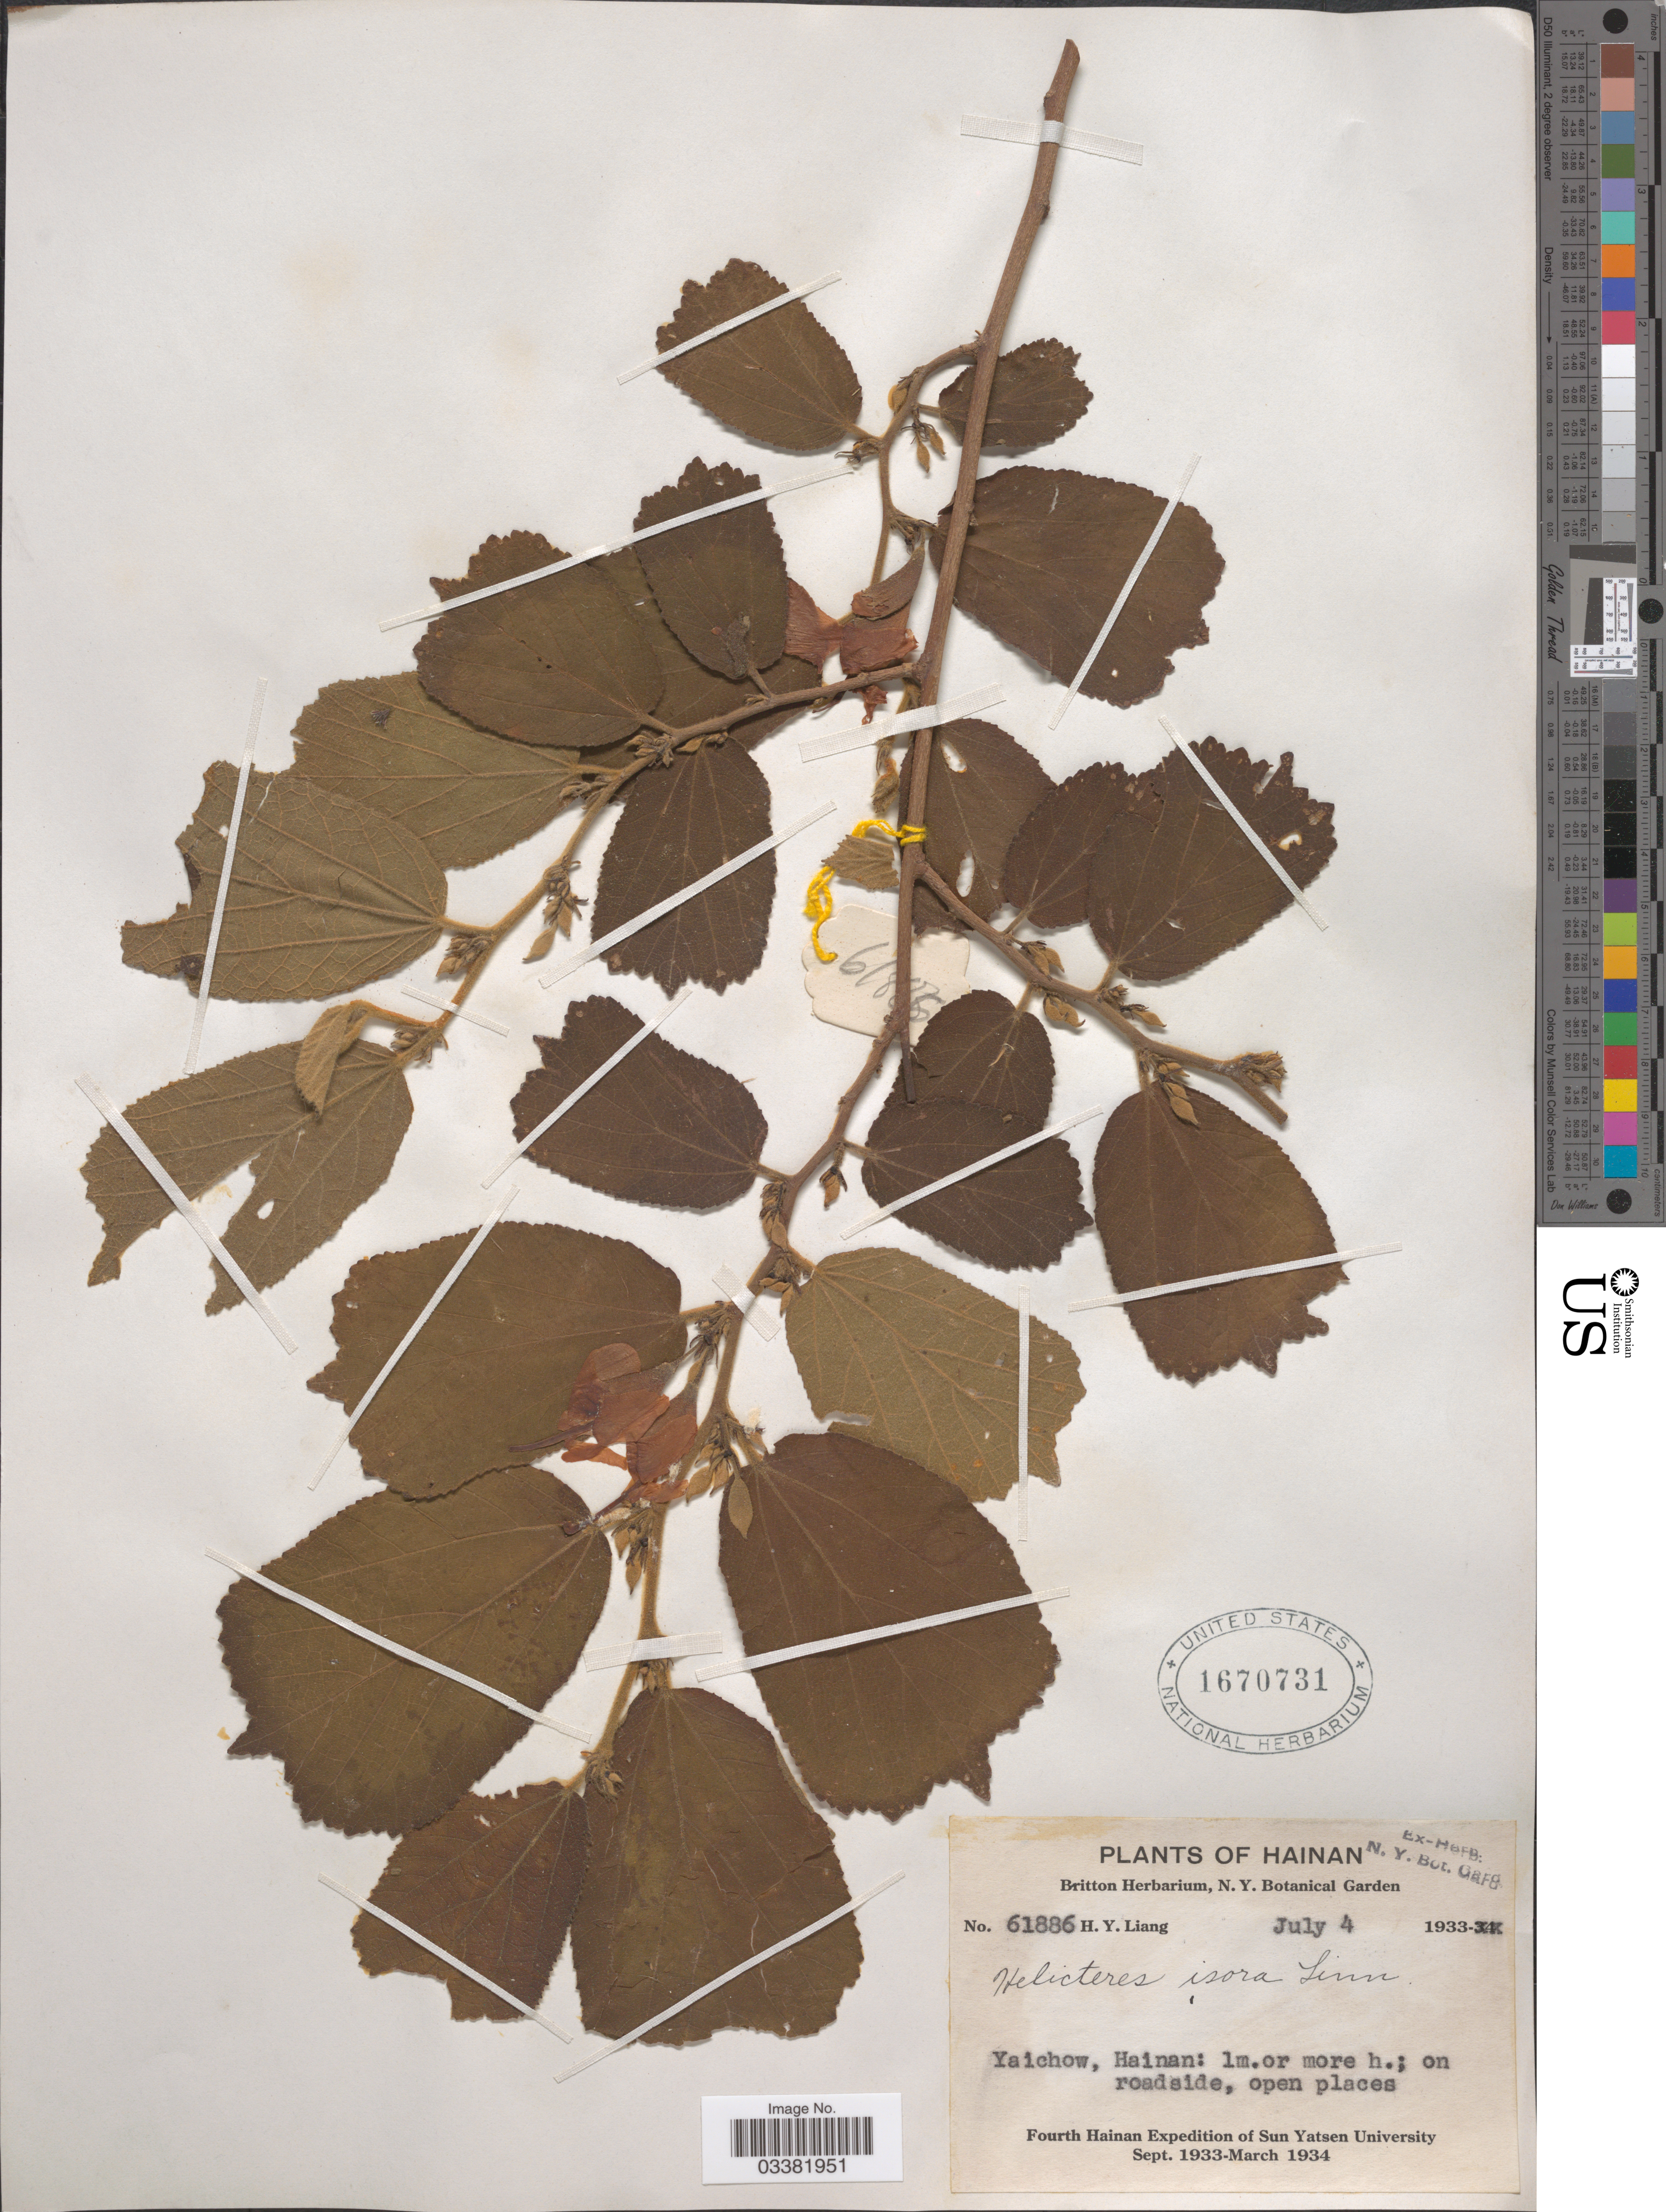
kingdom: Plantae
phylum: Tracheophyta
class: Magnoliopsida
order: Malvales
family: Malvaceae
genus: Helicteres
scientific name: Helicteres isora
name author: L.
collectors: H. Y. Liang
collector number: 61886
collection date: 1933-07-04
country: China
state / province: Hainan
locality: Yaichow.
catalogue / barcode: US 1670731